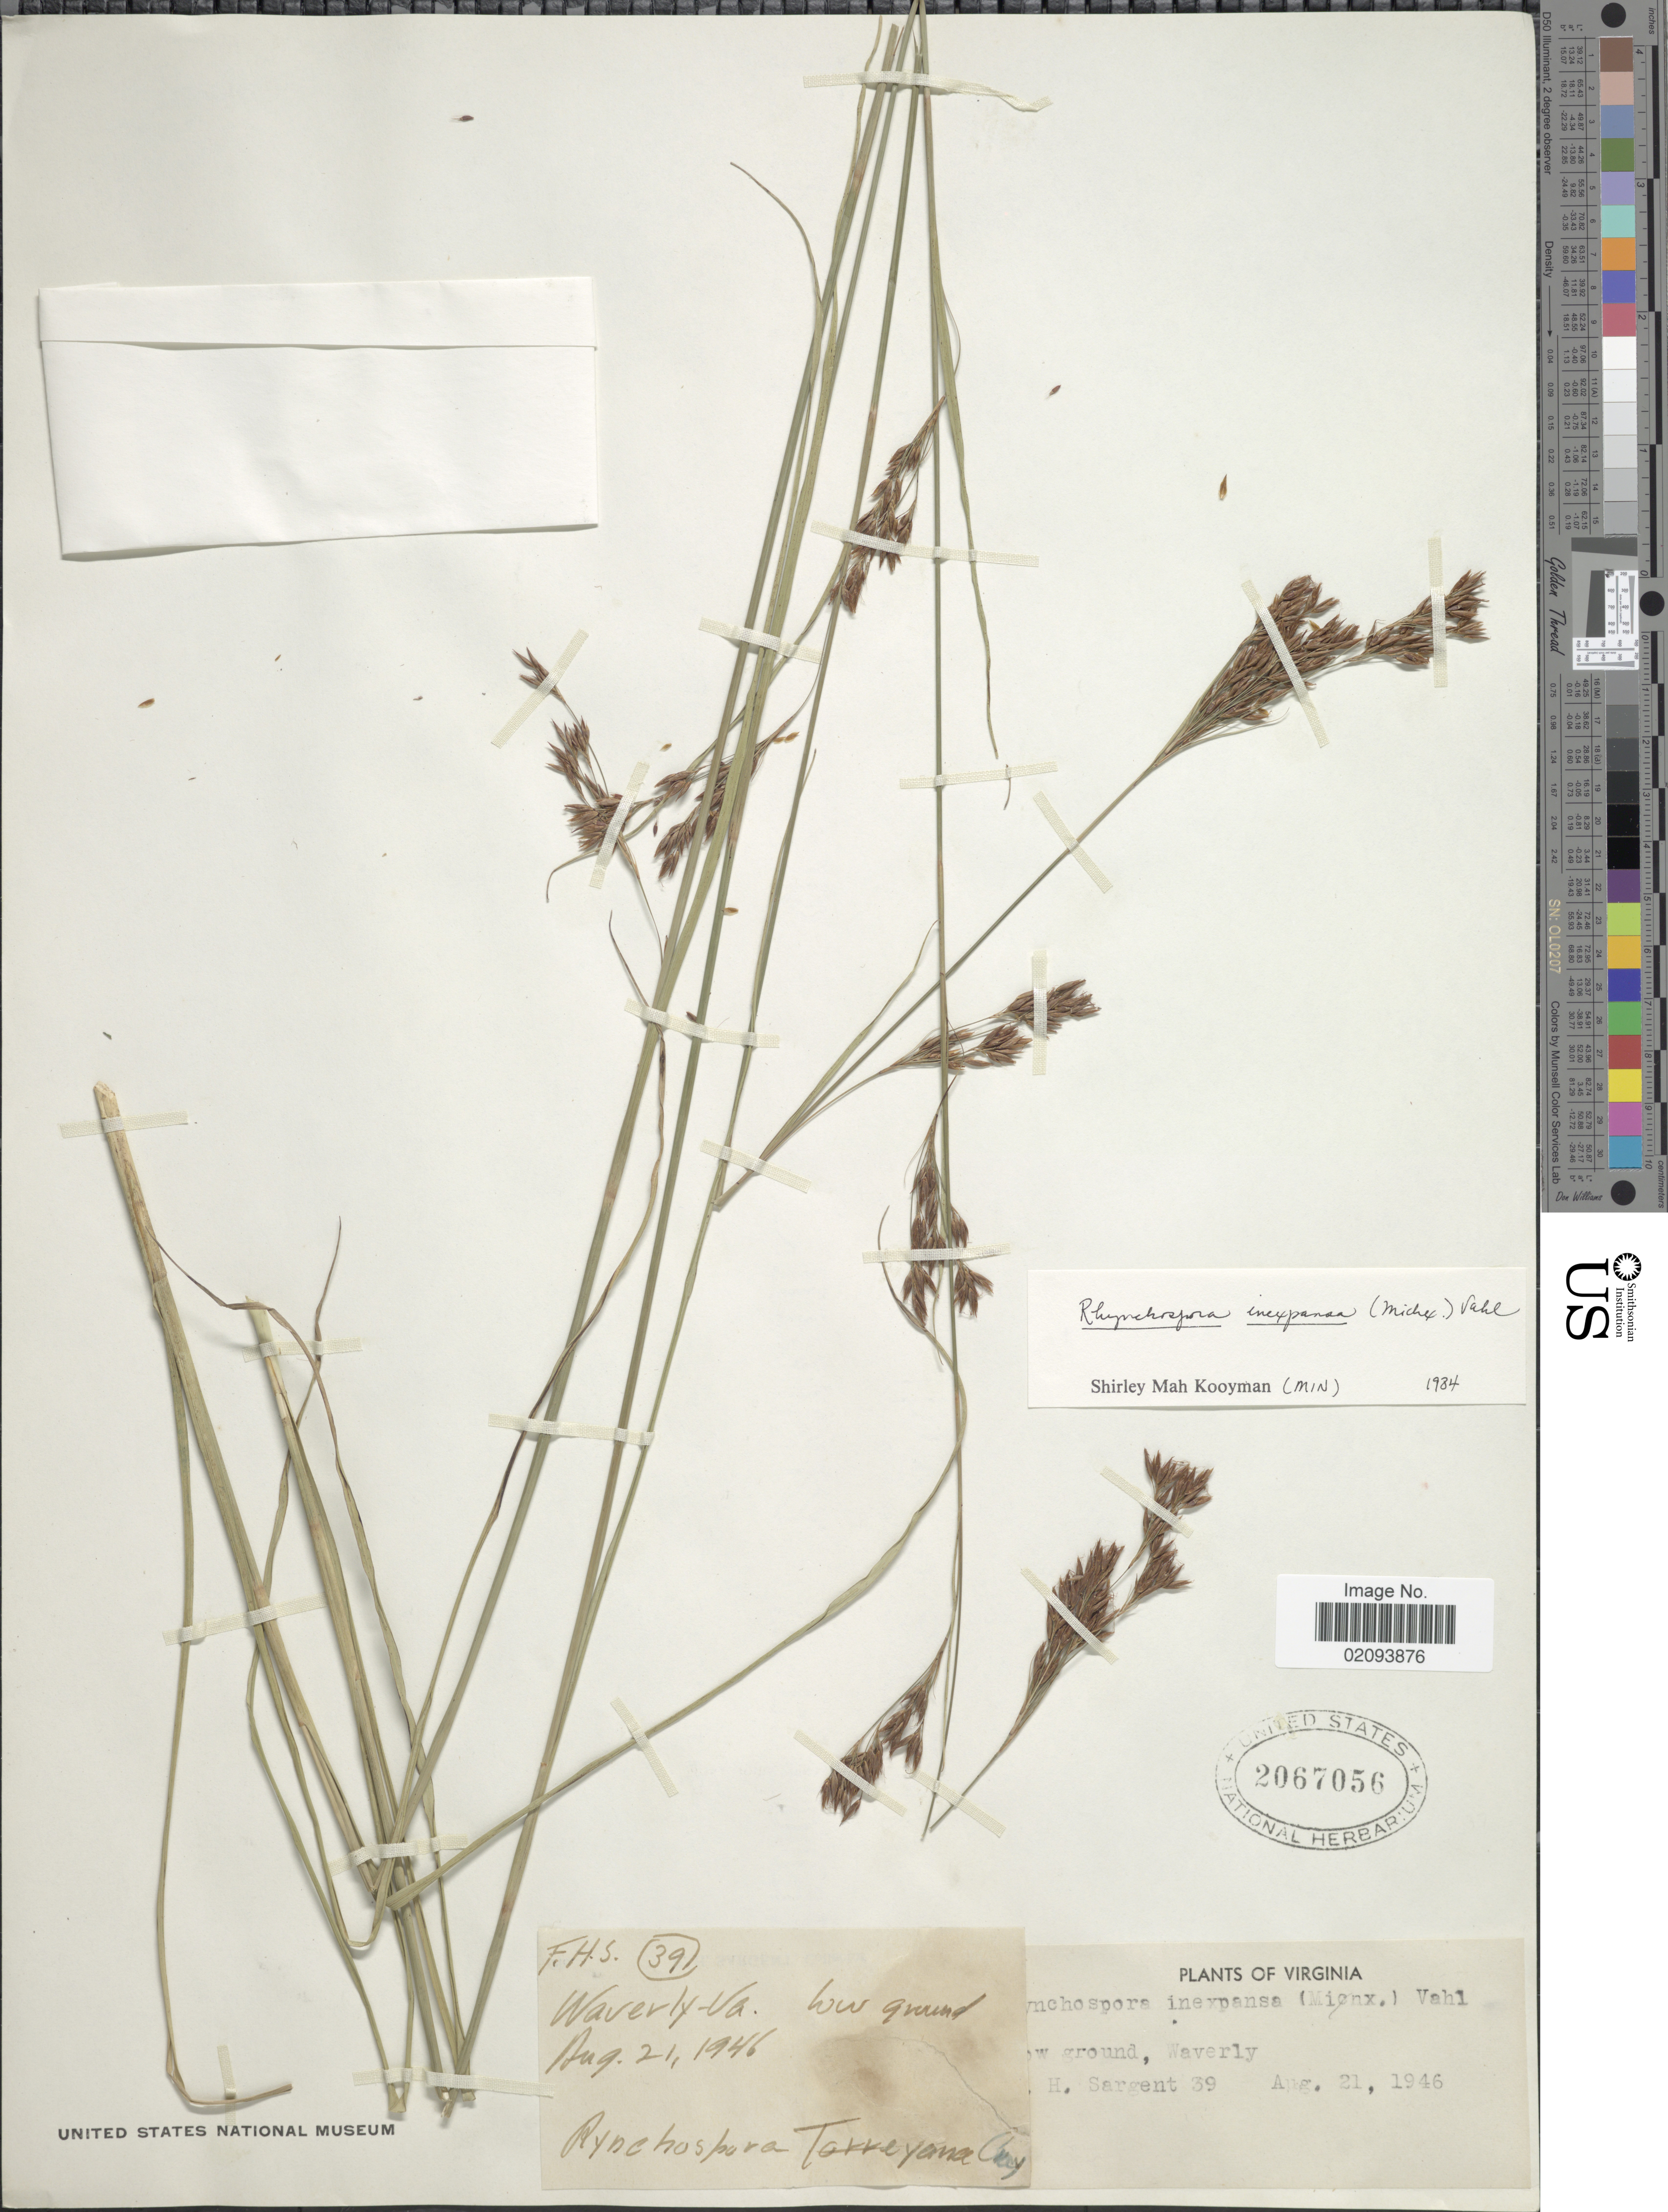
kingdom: Plantae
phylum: Tracheophyta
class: Liliopsida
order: Poales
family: Cyperaceae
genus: Rhynchospora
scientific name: Rhynchospora inexpansa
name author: (Michx.) Vahl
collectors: F. H. Sargent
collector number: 39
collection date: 1946-08-21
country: United States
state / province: Virginia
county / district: Sussex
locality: Waverly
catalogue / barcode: US 2067056